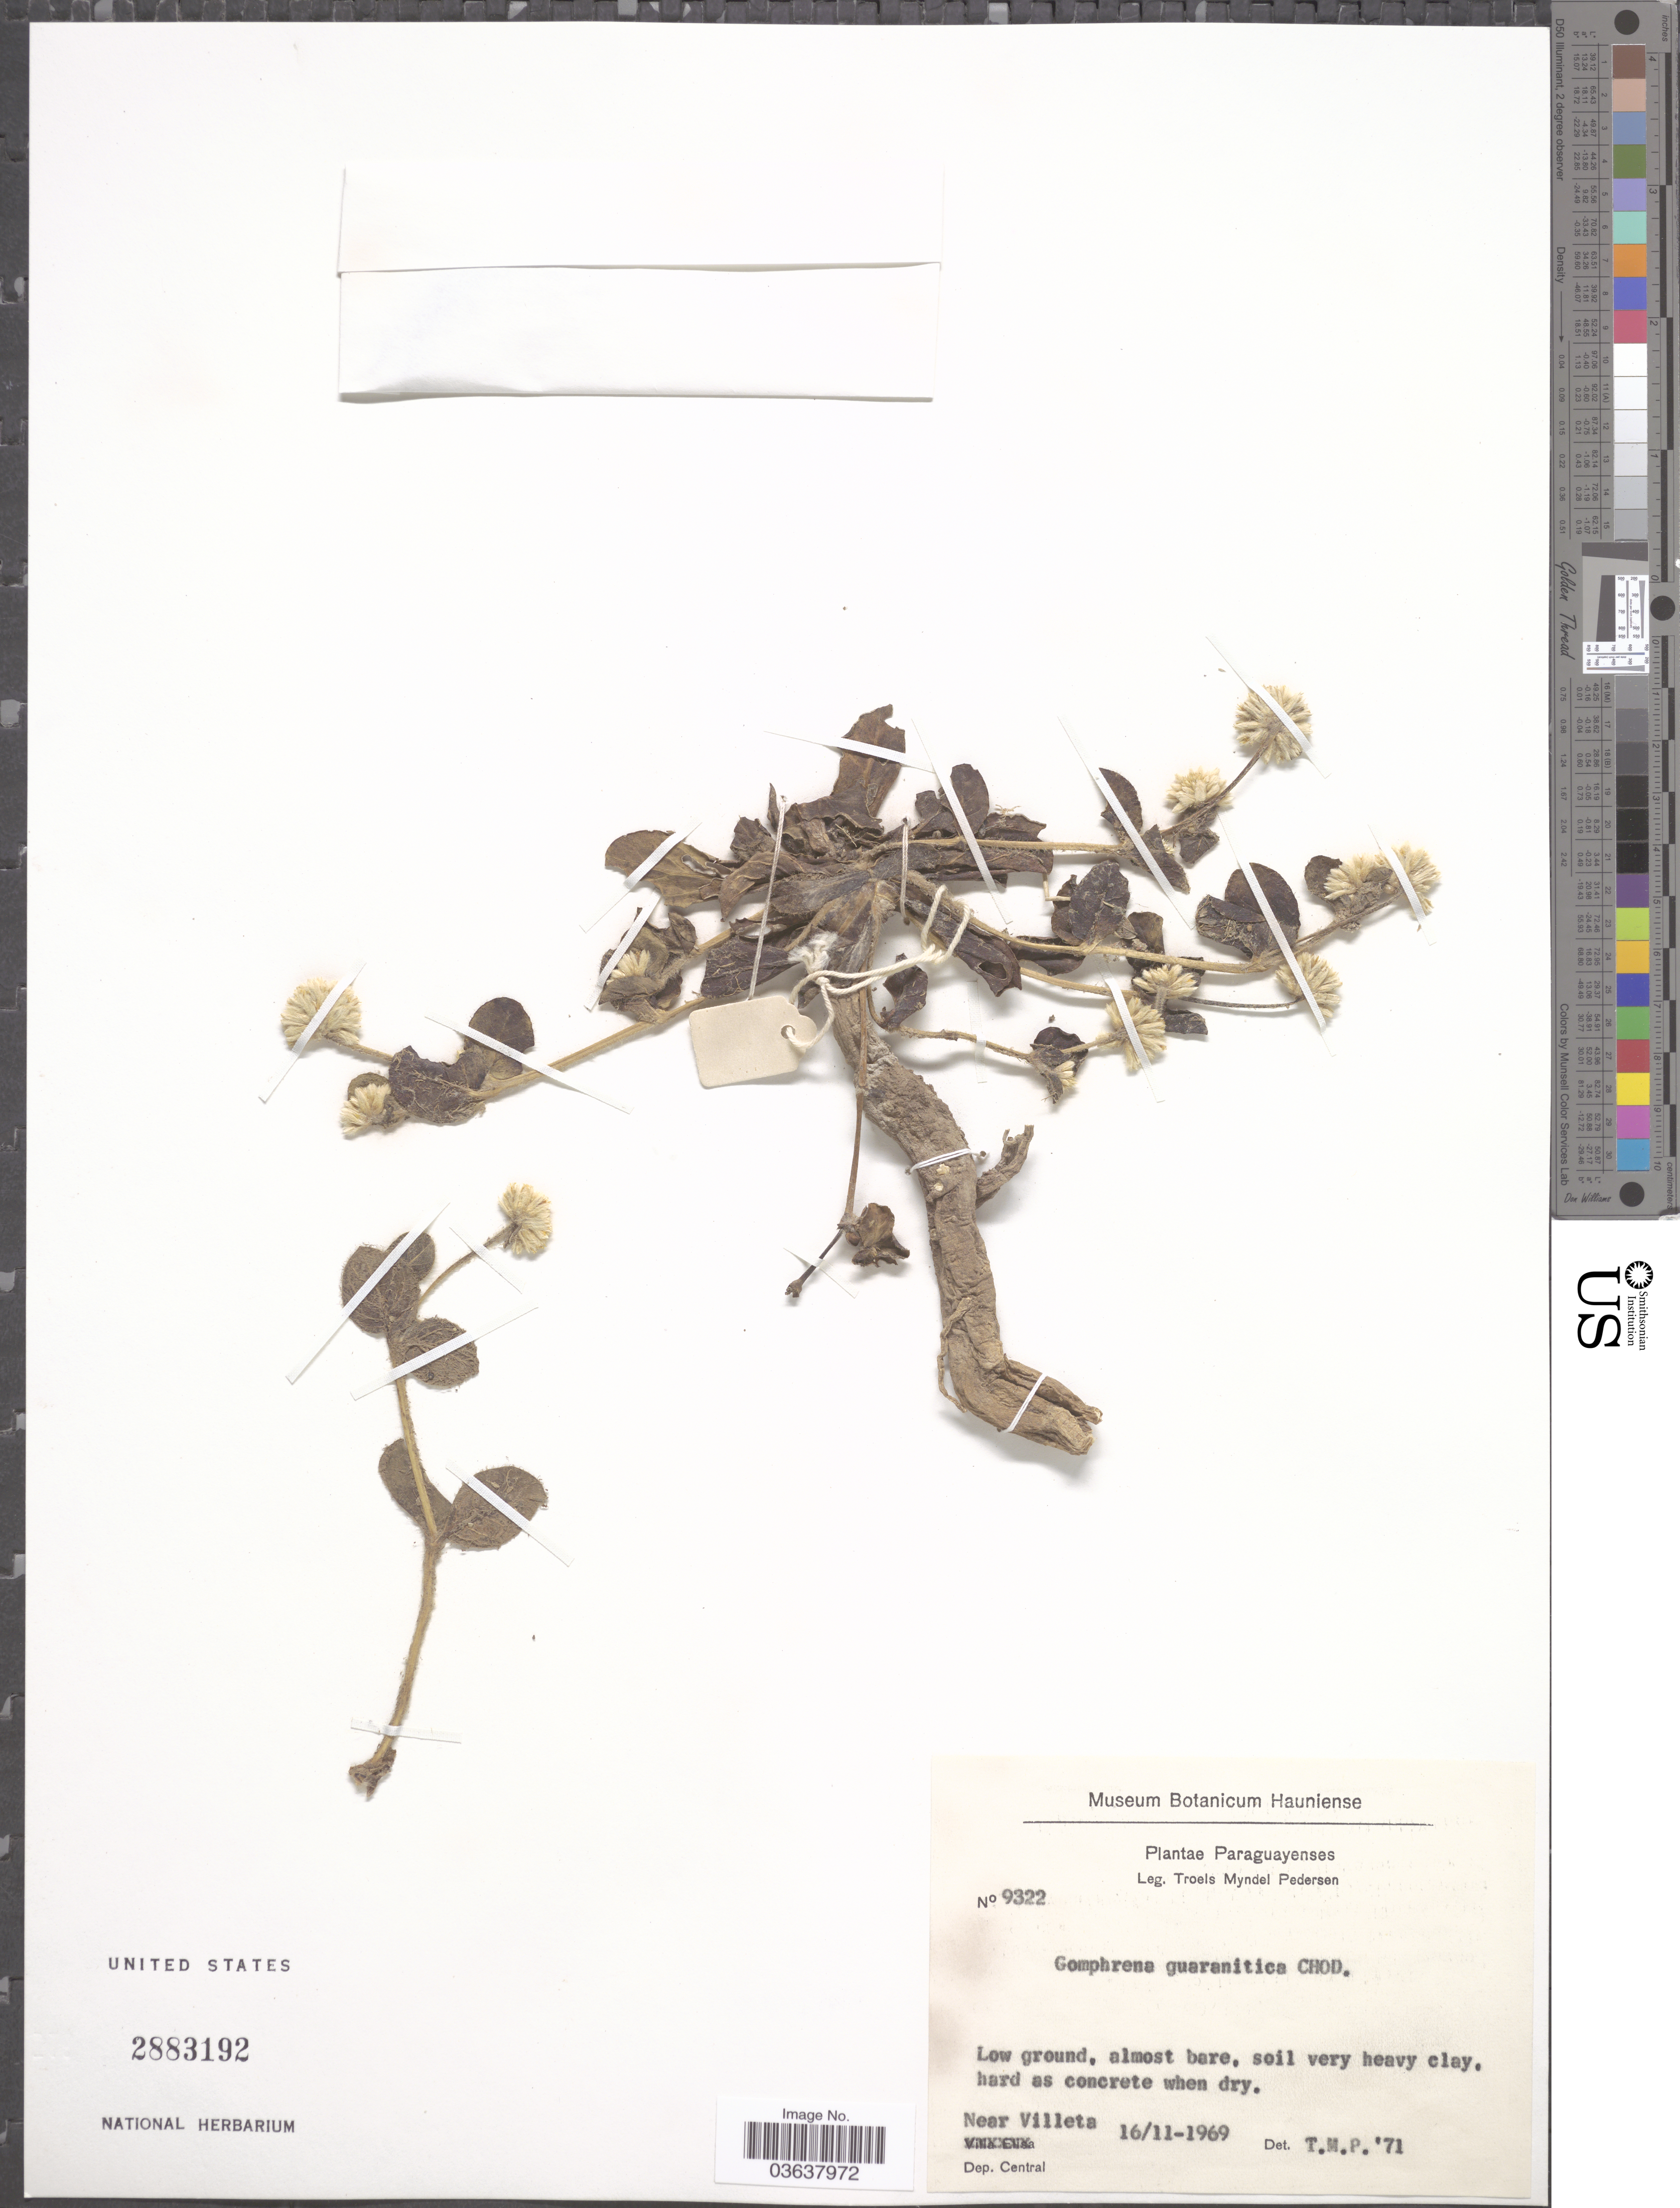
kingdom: Plantae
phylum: Tracheophyta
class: Magnoliopsida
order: Caryophyllales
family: Amaranthaceae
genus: Gomphrena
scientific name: Gomphrena guaranitica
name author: Chodat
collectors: T. Pederson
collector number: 9322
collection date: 1969-11-16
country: Paraguay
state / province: Central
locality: Near Villeta. Dep. Central.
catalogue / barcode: US 2883192